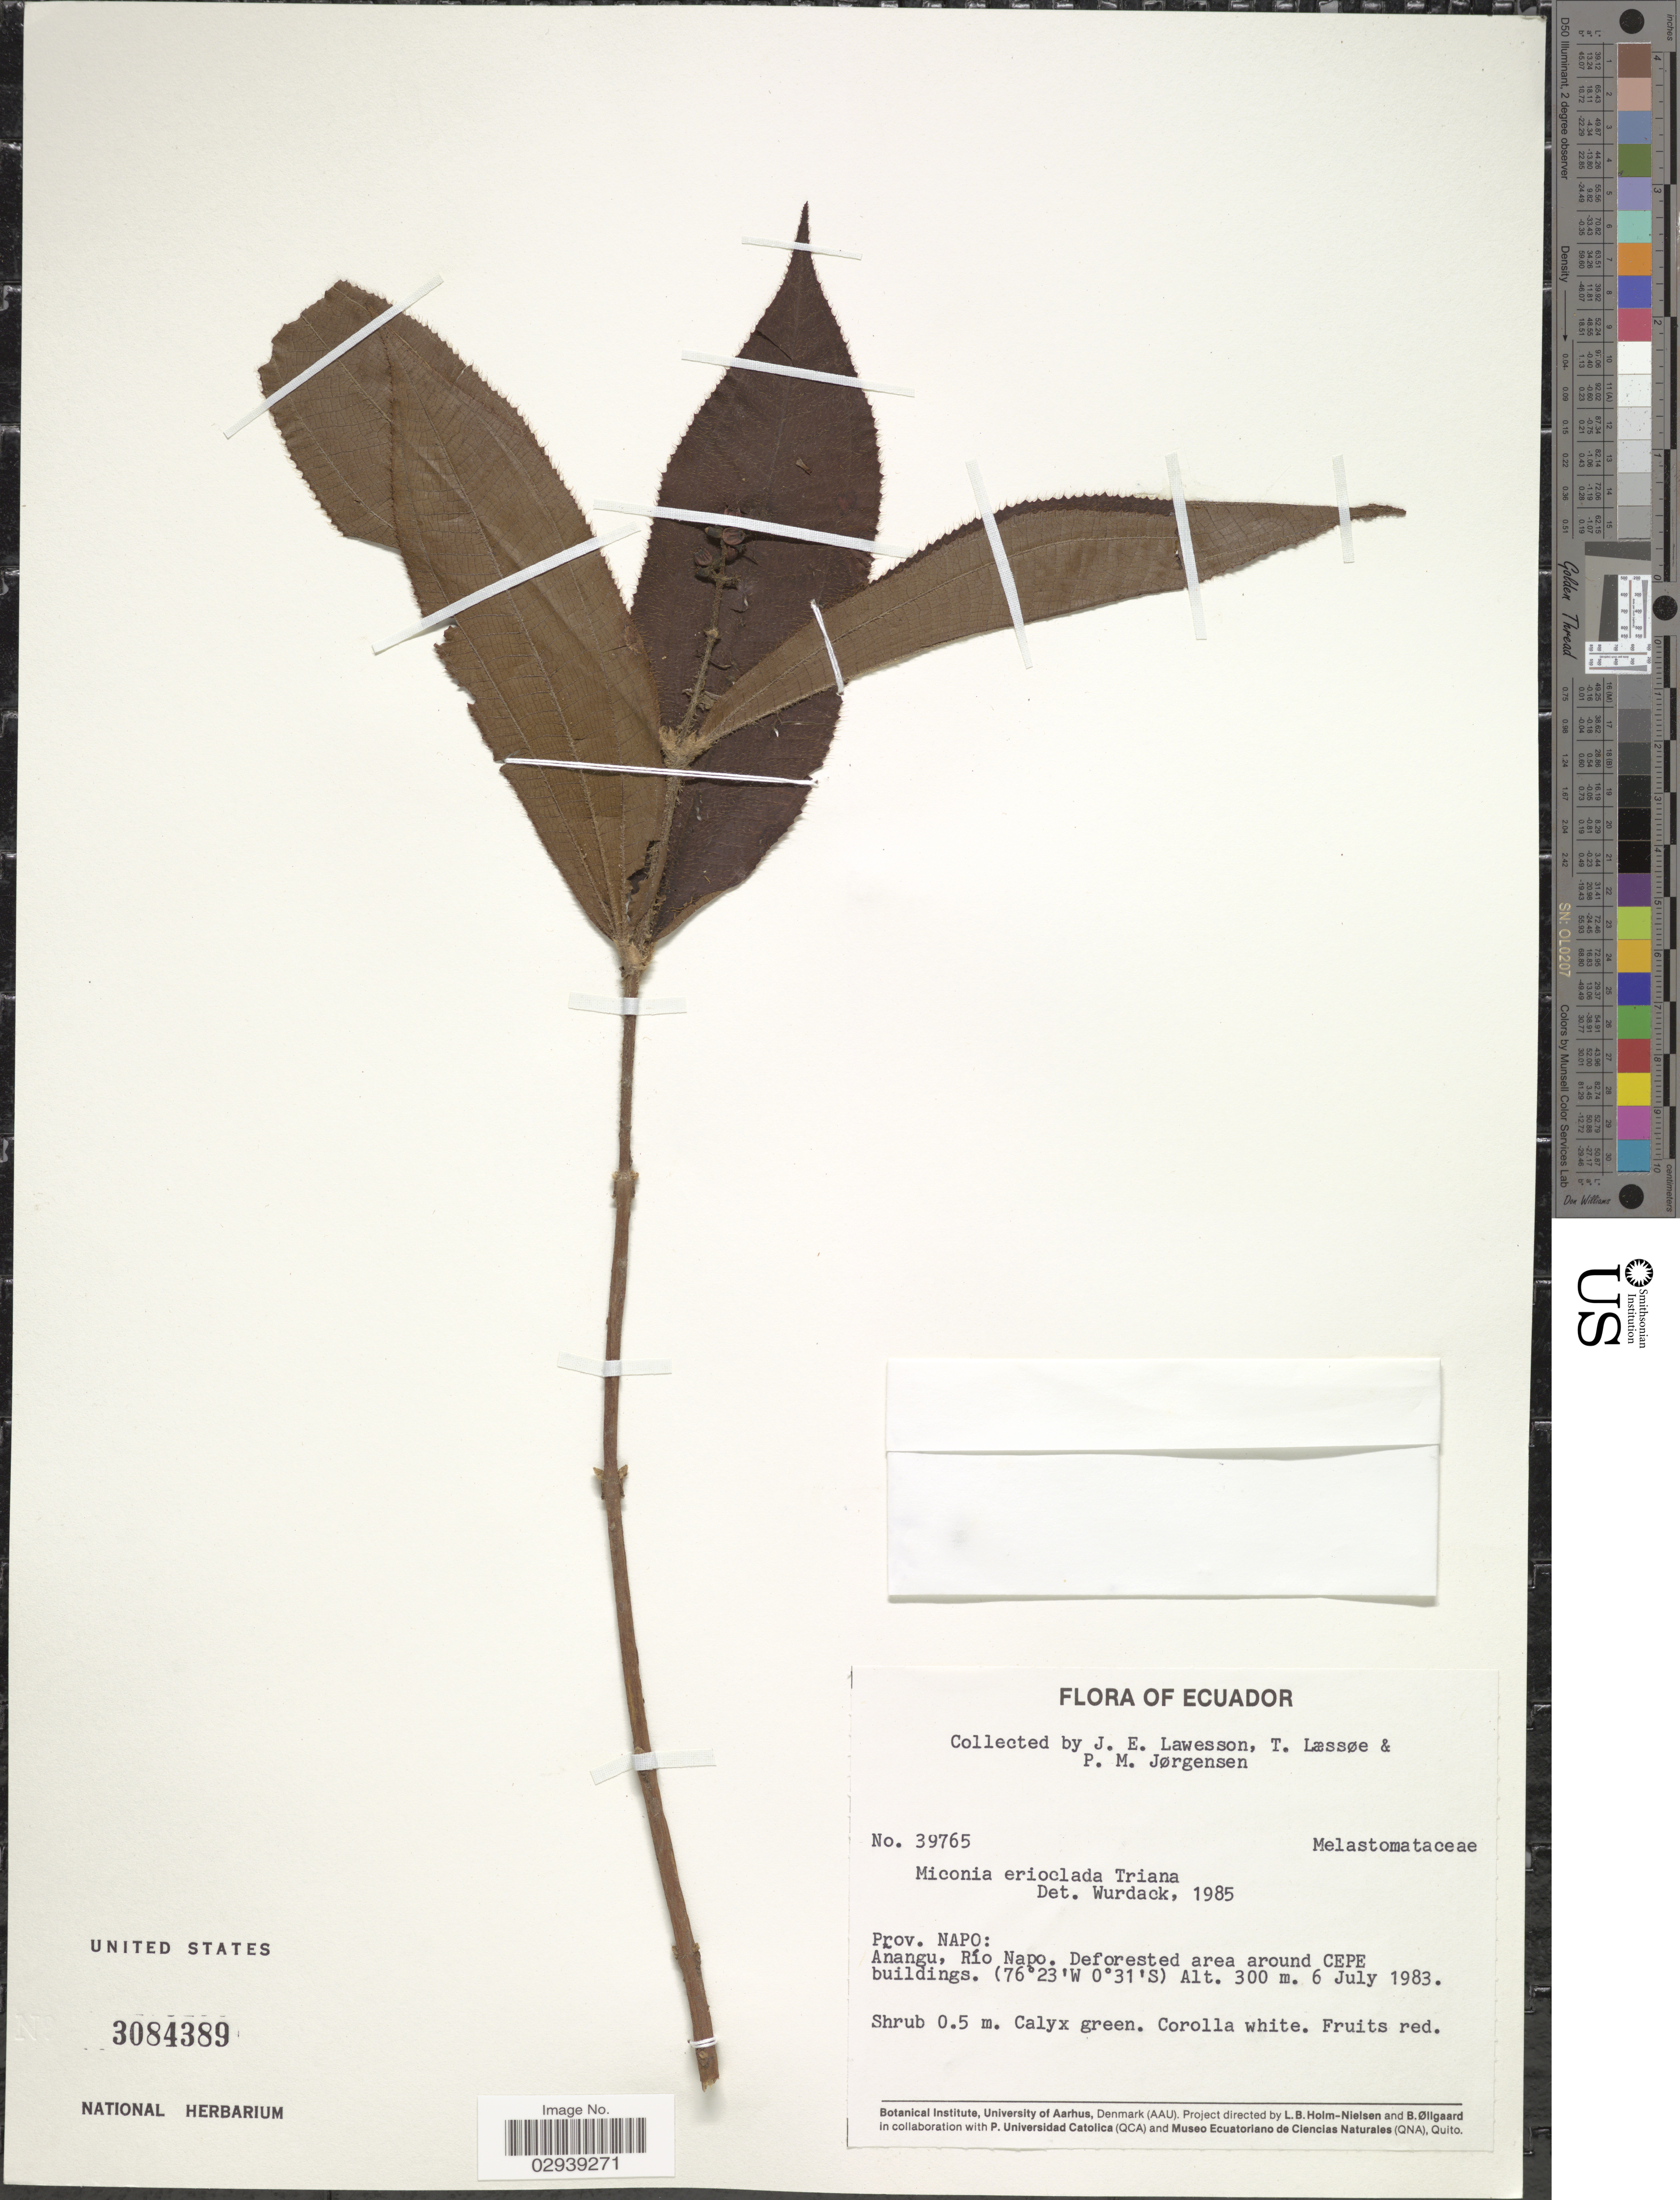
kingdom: Plantae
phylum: Tracheophyta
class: Magnoliopsida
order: Myrtales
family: Melastomataceae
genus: Miconia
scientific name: Miconia erioclada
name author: Triana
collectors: J. Lawesson, T. Laessøe & P. Jørgensen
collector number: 39765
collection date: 1983-07-06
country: Ecuador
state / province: Napo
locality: Anangu, Río Napo. Deforested area around CEPE buildings.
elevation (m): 300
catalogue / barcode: US 3084389